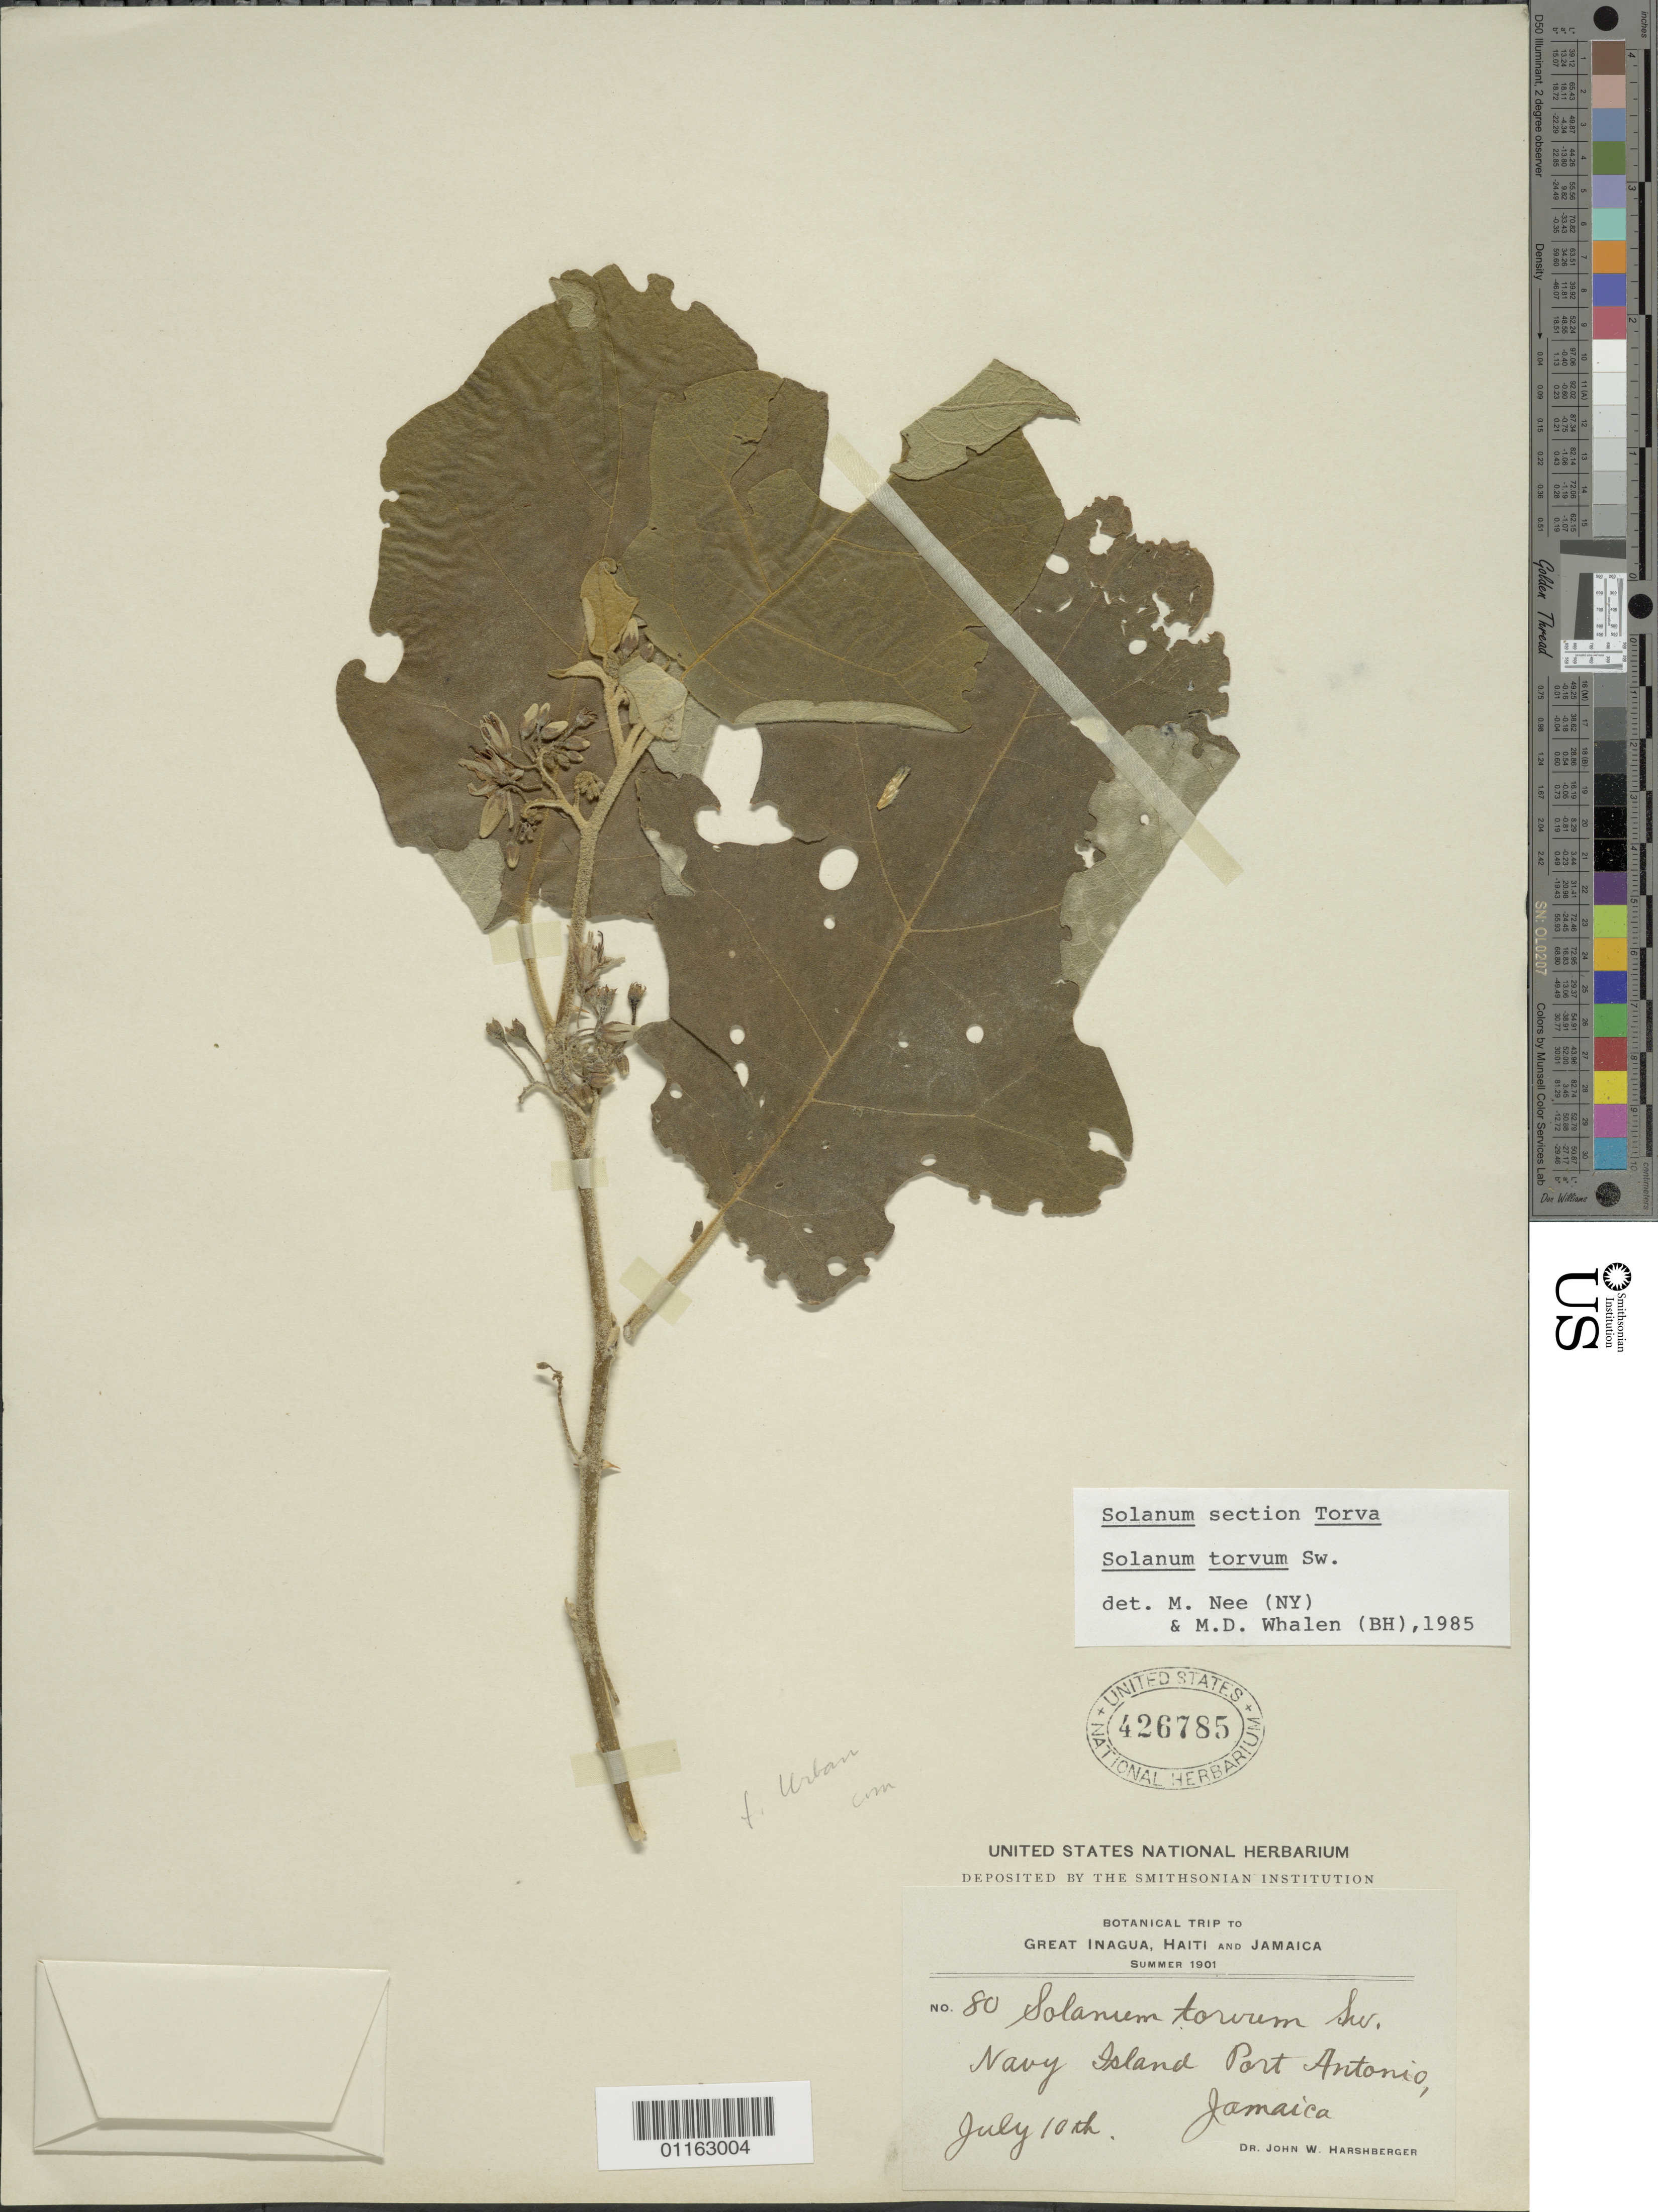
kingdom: Plantae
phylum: Tracheophyta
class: Magnoliopsida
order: Solanales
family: Solanaceae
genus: Solanum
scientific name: Solanum torvum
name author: Sw.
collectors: J. W. Harshberger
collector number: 80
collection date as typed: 10 Jul 1901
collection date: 1901-07-10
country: Jamaica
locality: Navy Island, Port Antonio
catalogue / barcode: US 426785